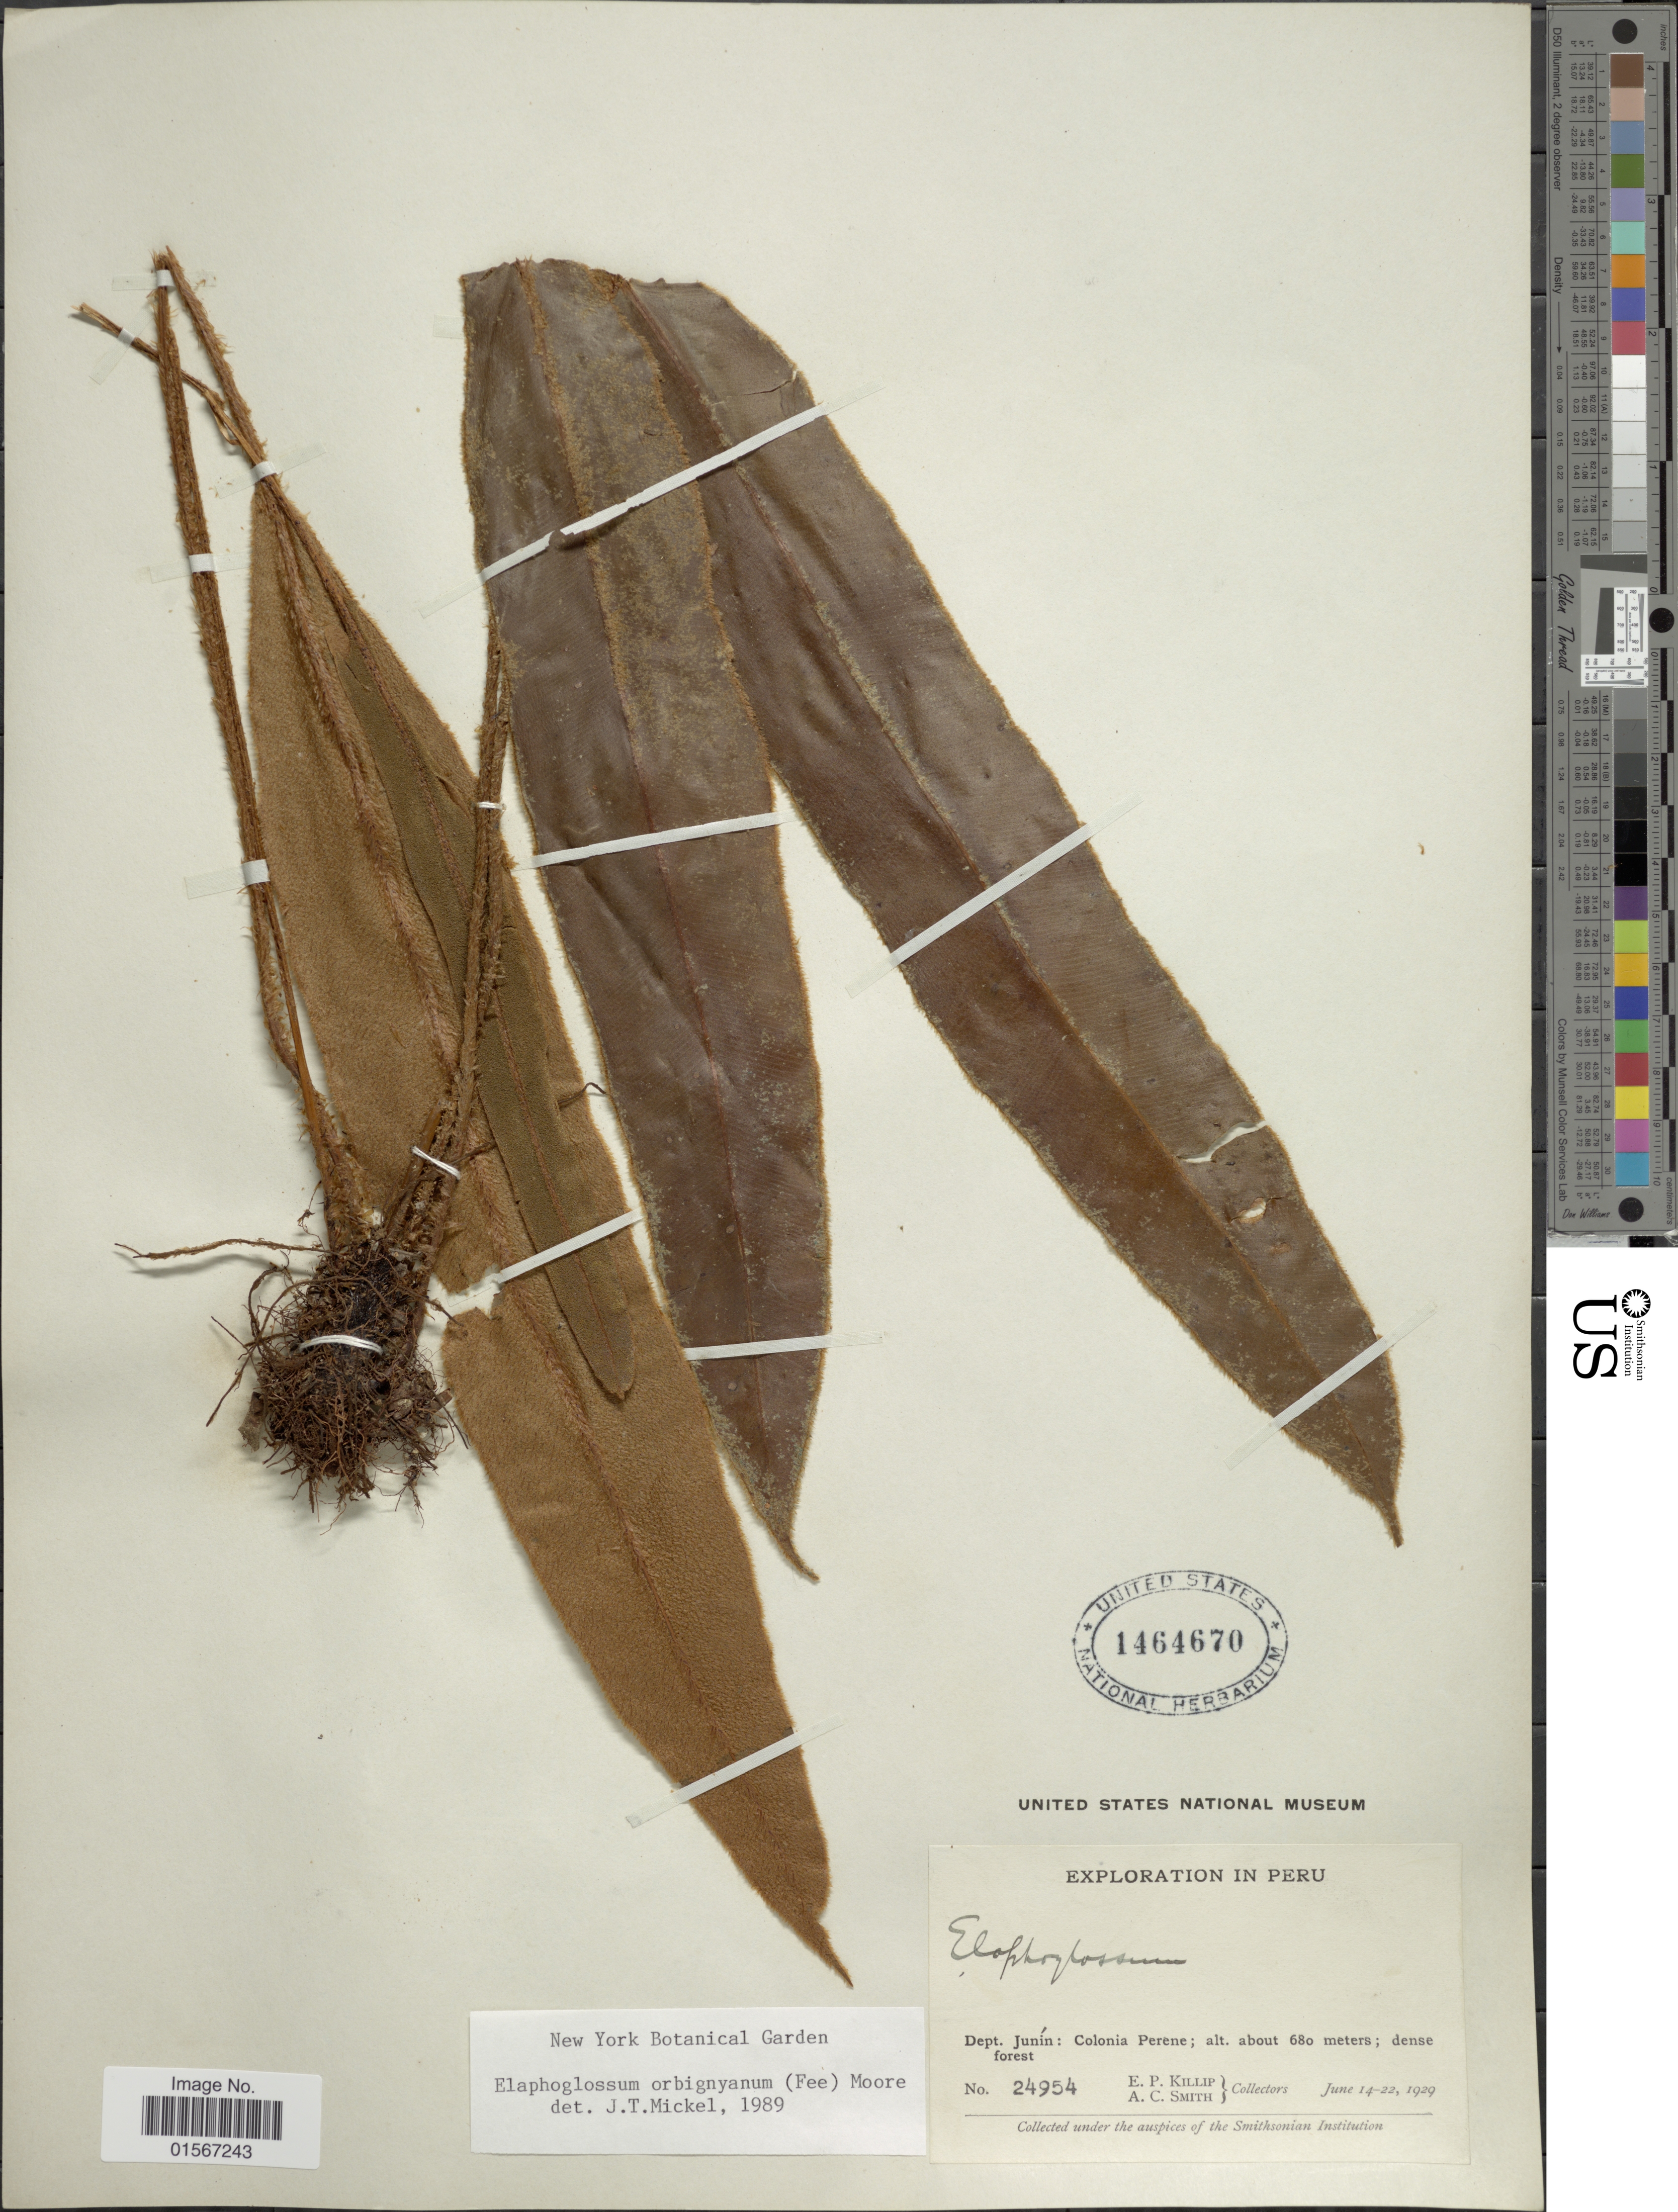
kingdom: Plantae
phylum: Tracheophyta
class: Polypodiopsida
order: Polypodiales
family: Dryopteridaceae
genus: Elaphoglossum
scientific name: Elaphoglossum orbignyanum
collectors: E. P. Killip & A. C. Smith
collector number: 24954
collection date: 1929-06-14/1929-06-22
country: Peru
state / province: Junín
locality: Peru, Dept. Junín: Colonia Perene.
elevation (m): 680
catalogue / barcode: US 1464670